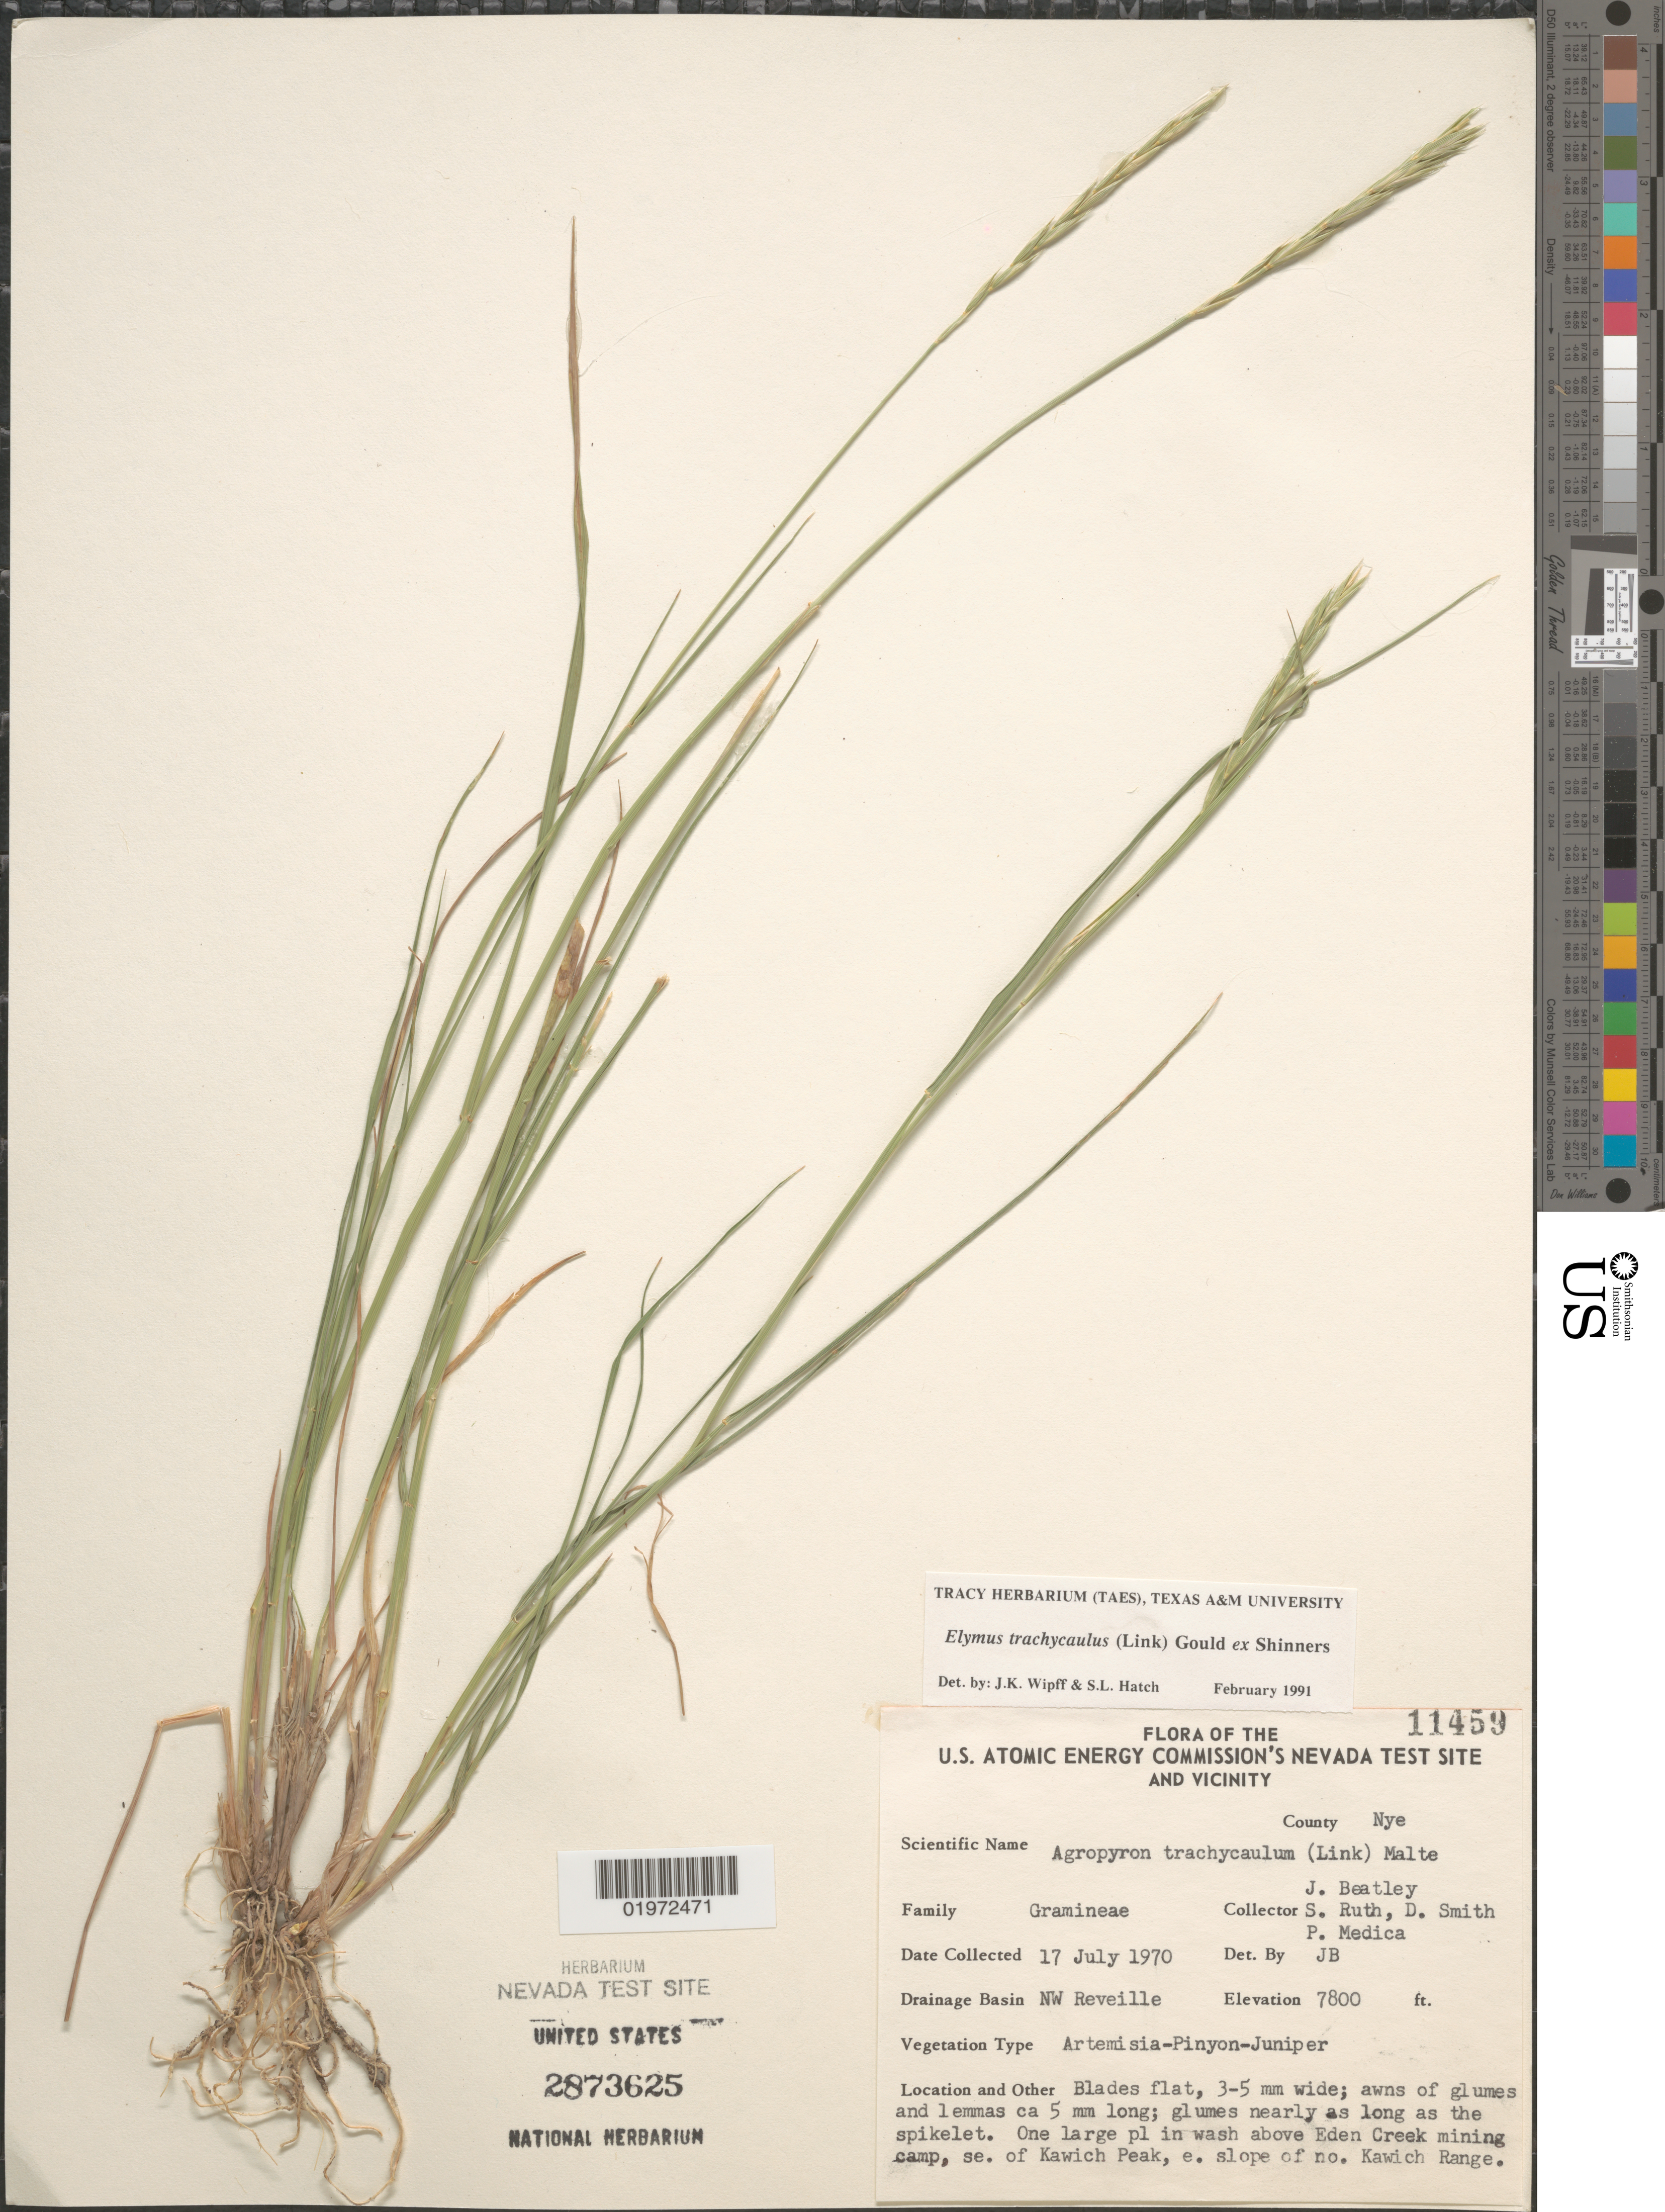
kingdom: Plantae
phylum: Tracheophyta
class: Liliopsida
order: Poales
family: Poaceae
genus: Elymus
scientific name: Elymus trachycaulus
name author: (Link) Gould ex Shinners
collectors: J. C. Beatley, S. Ruth, D. Smith & P. Medica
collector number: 11459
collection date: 1970-07-17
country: United States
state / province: Nevada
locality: U.S. Atomic Energy Commission's Nevada Test Site And Vicinity. County Nye. Drainage Basin NW Reveille. One large pl in wash above Eden Creek mining camp, se. of Kawich Peak, e. slope of no. Kawich Range.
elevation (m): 2377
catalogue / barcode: US 2873625